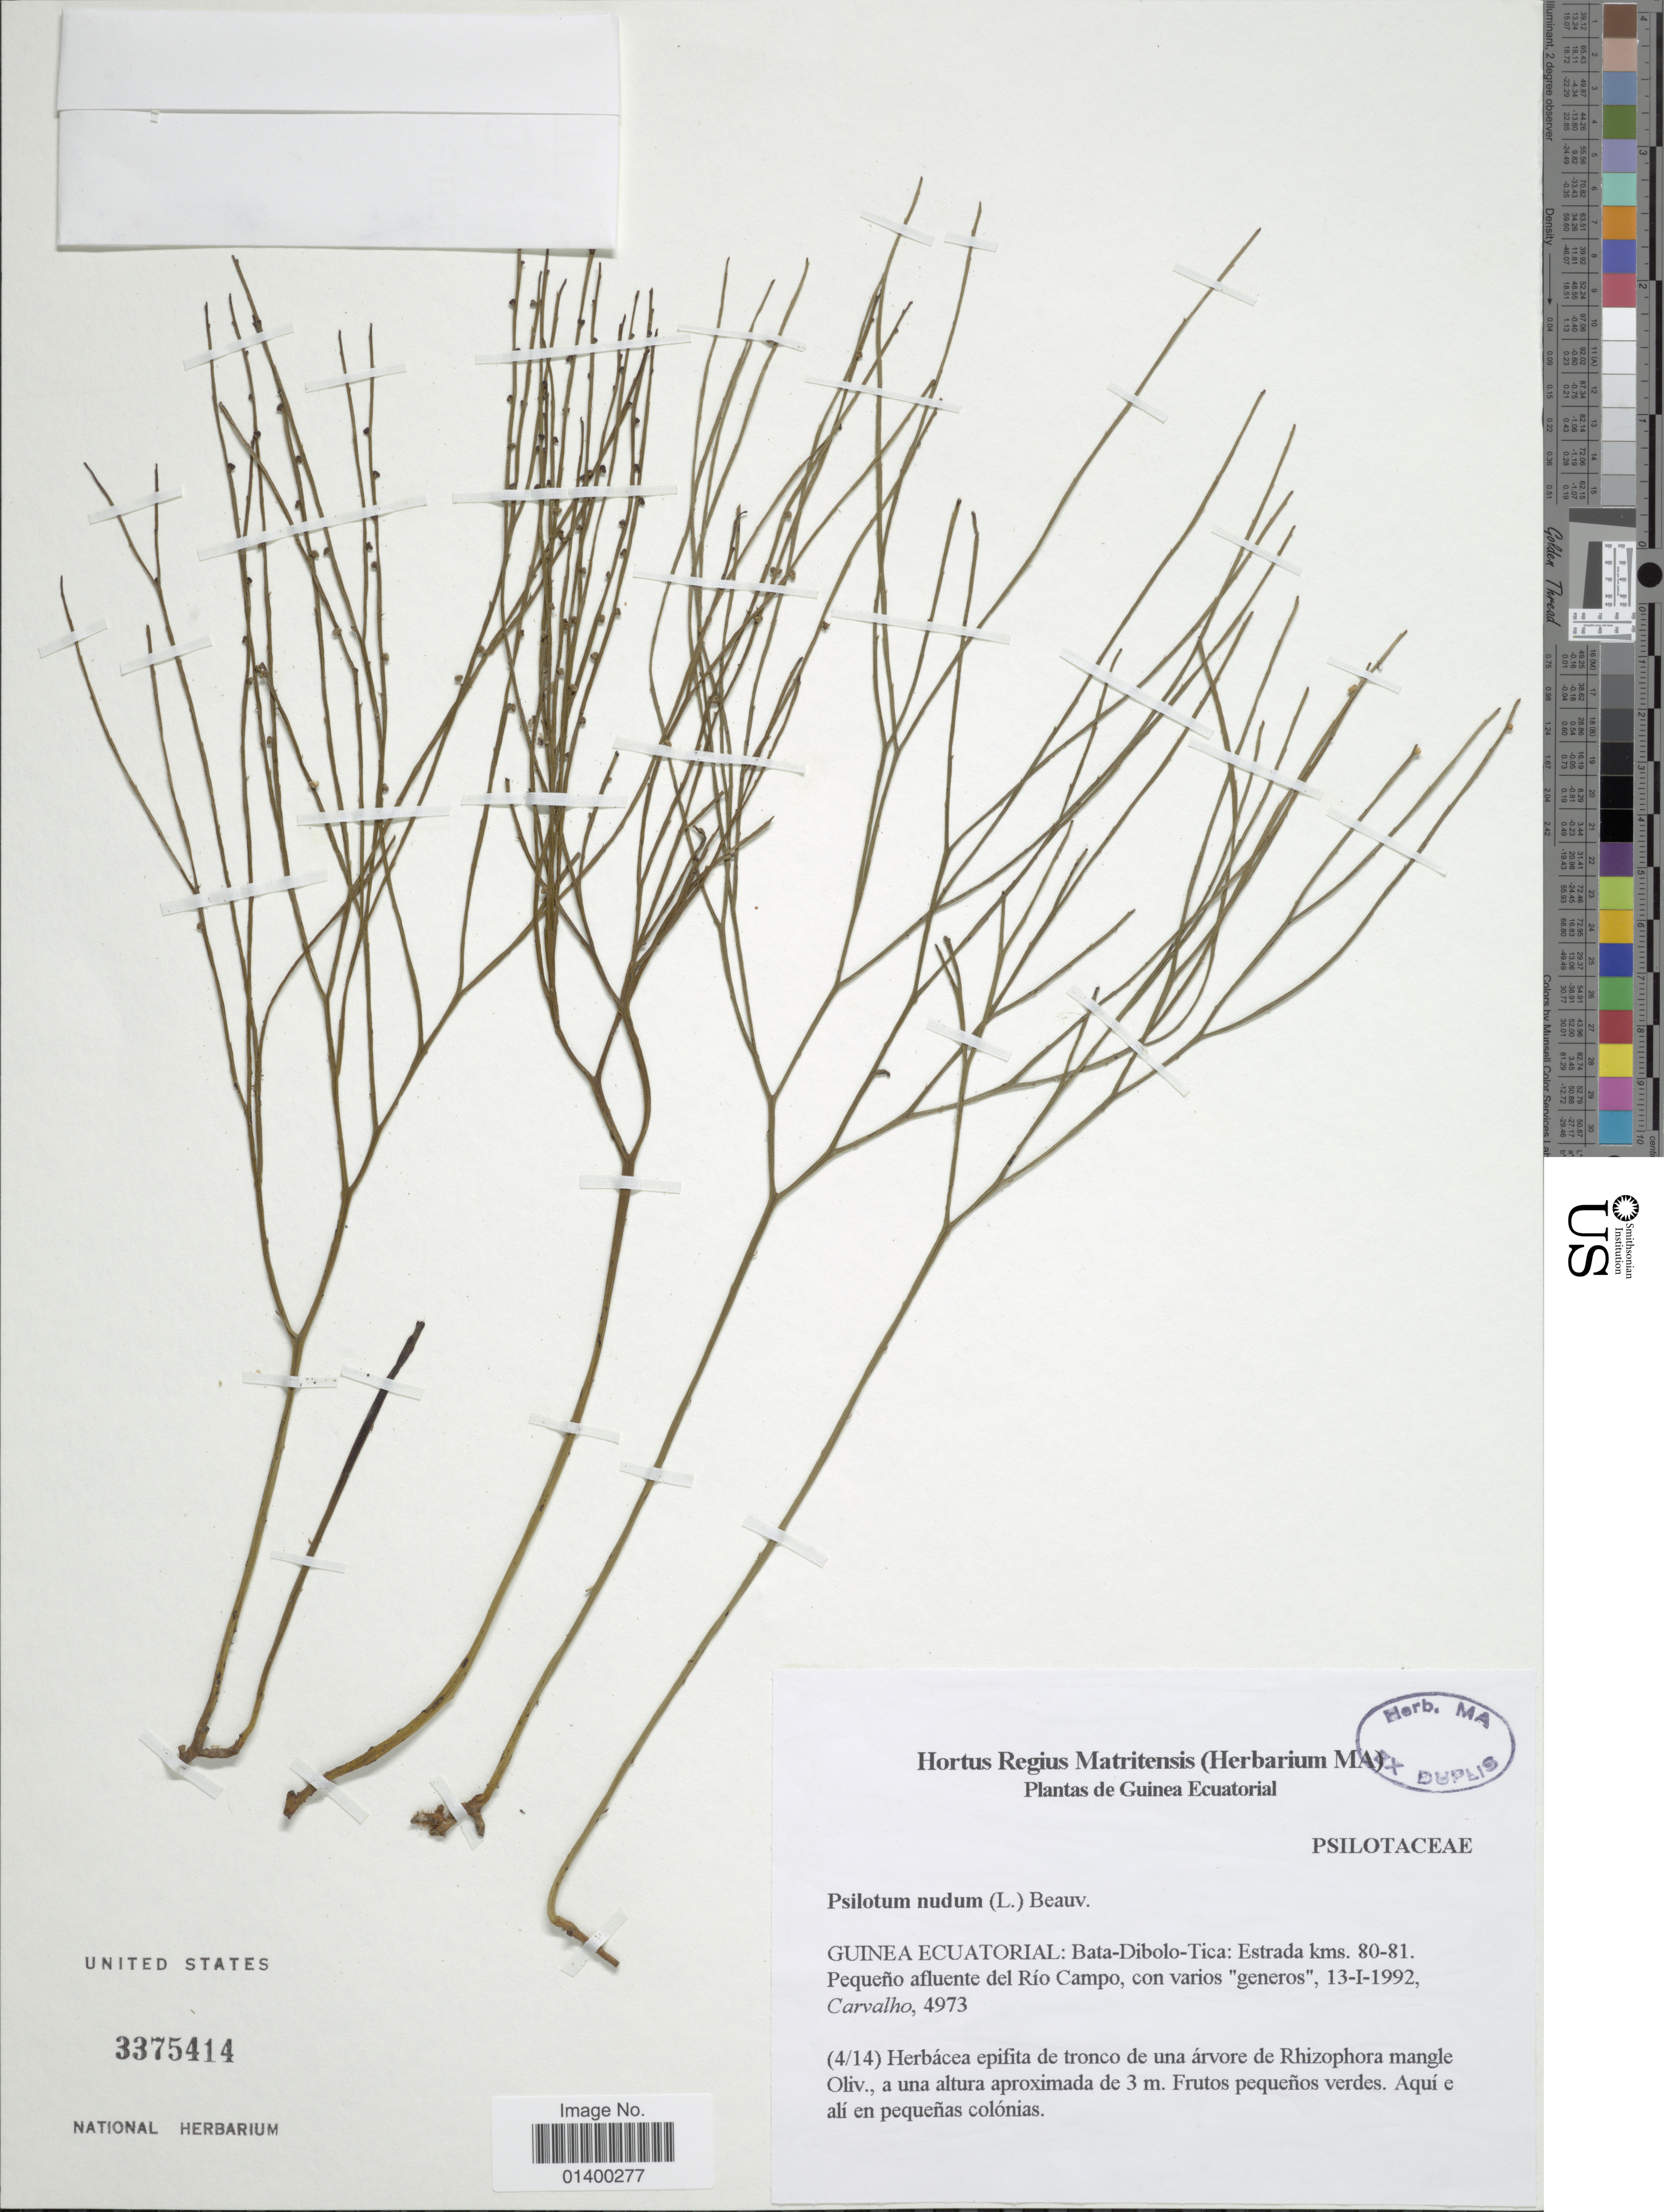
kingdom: Plantae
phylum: Tracheophyta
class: Polypodiopsida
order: Psilotales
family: Psilotaceae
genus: Psilotum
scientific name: Psilotum nudum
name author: (L.) P. Beauv.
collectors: Carvalho, --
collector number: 4973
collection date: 1992-01-13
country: Equatorial Guinea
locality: Bata-Dibolo-Tica: estrada kms. 80-81, pequeño afluente del Rio Campo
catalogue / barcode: US 3375414